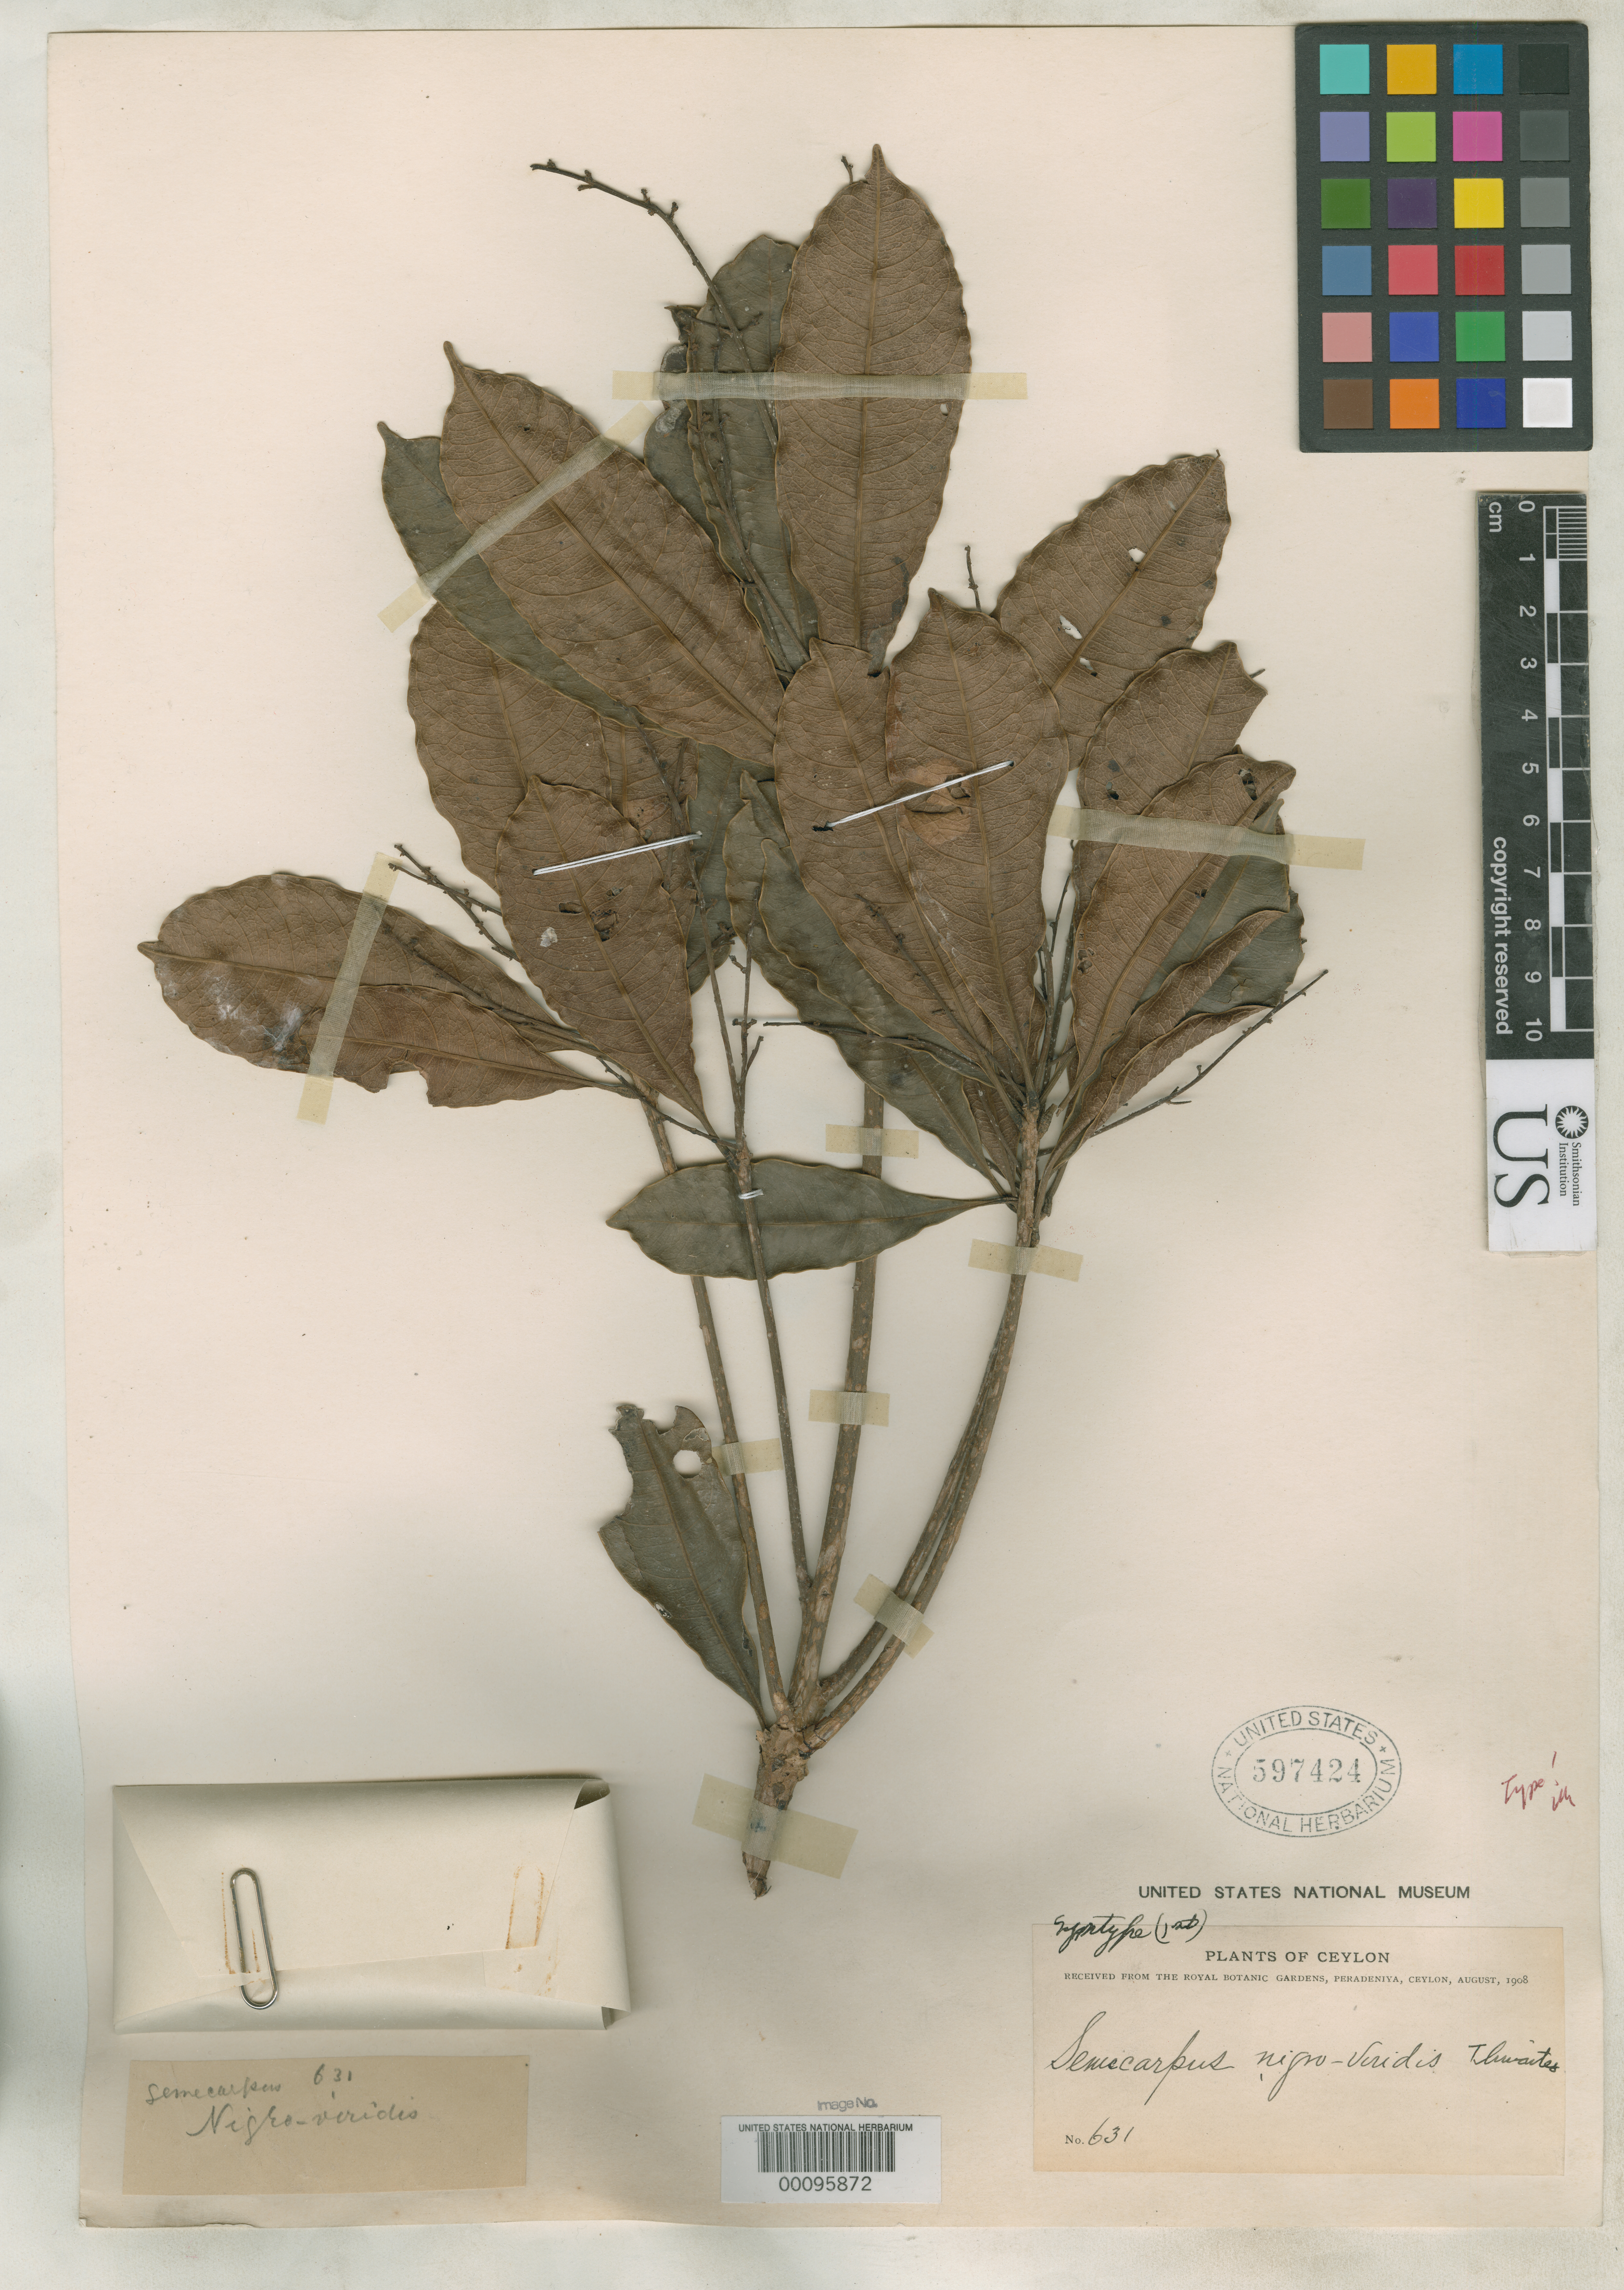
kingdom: Plantae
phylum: Tracheophyta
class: Magnoliopsida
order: Sapindales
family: Anacardiaceae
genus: Semecarpus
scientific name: Semecarpus nigroviridis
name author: Thwaites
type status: Syntype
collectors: G. H. K. Thwaites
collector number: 631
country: Sri Lanka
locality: "Ceylon"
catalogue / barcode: US 597424